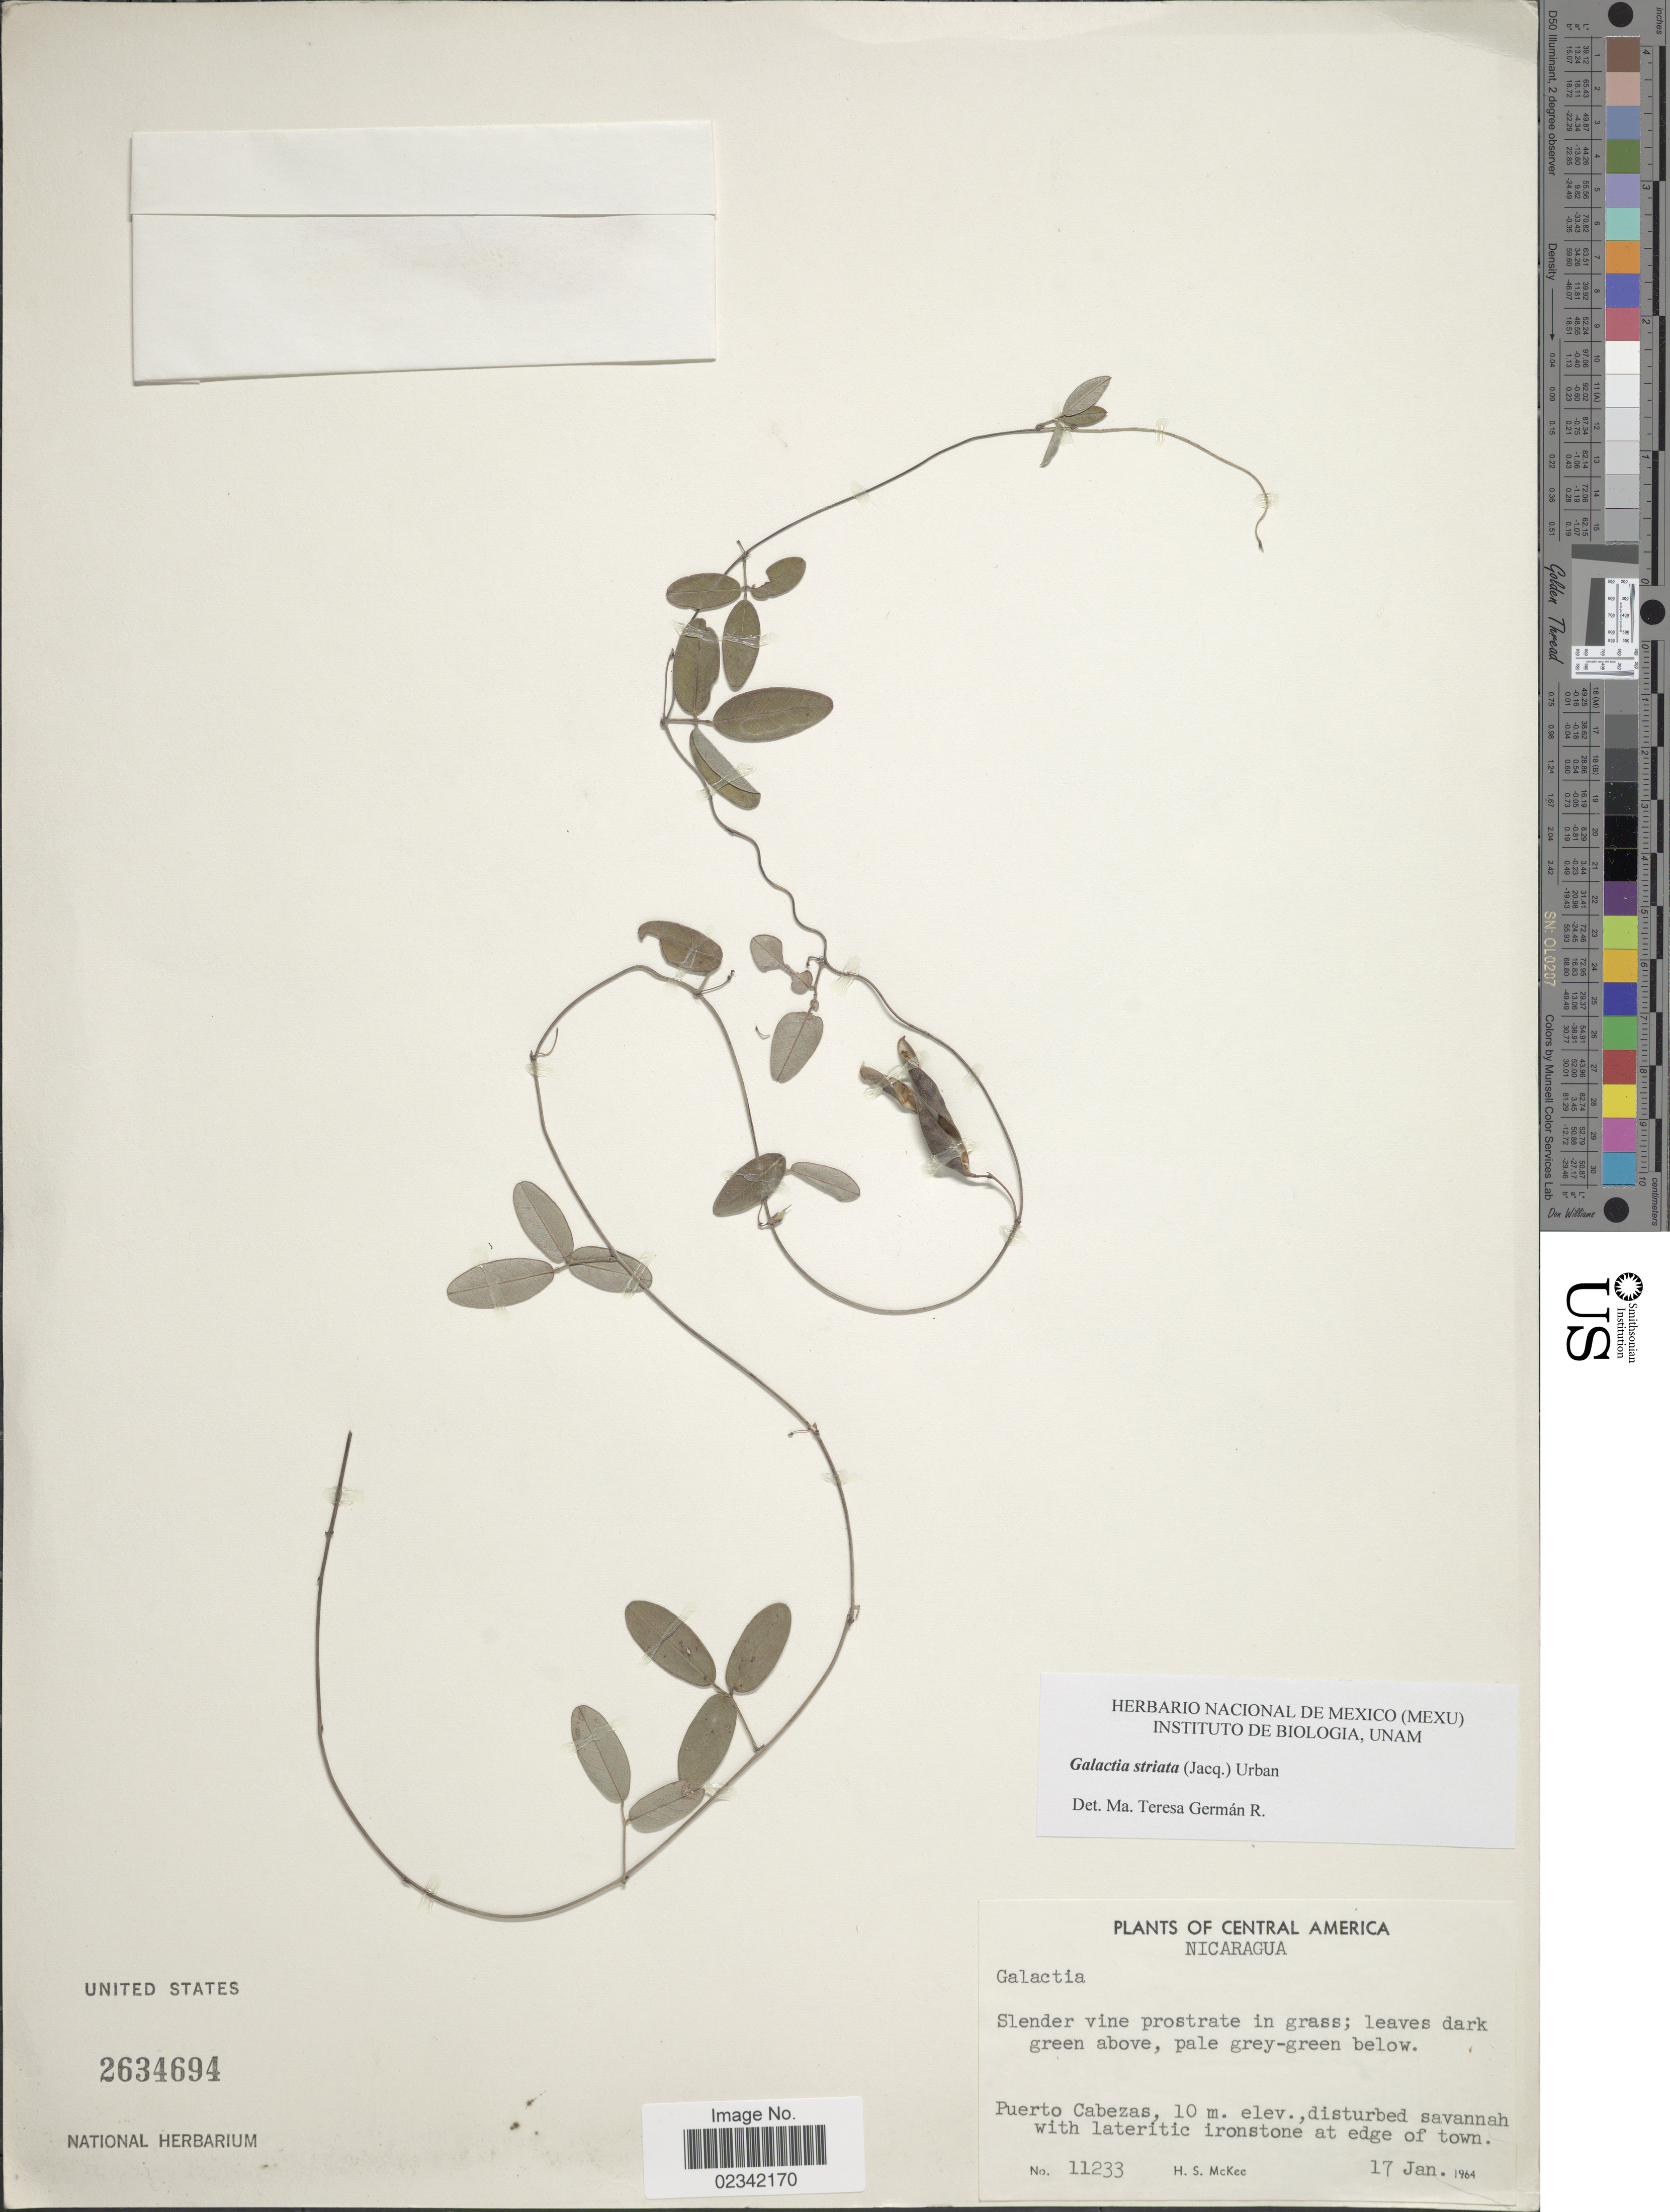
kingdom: Plantae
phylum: Tracheophyta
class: Magnoliopsida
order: Fabales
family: Fabaceae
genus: Galactia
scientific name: Galactia striata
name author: (Jacq.) Urb.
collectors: H. S. McKee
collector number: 11233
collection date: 1964-01-17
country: Nicaragua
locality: Central America, Nicaragua, Puerto Cabezas, at edge of town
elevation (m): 10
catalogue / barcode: US 2634694